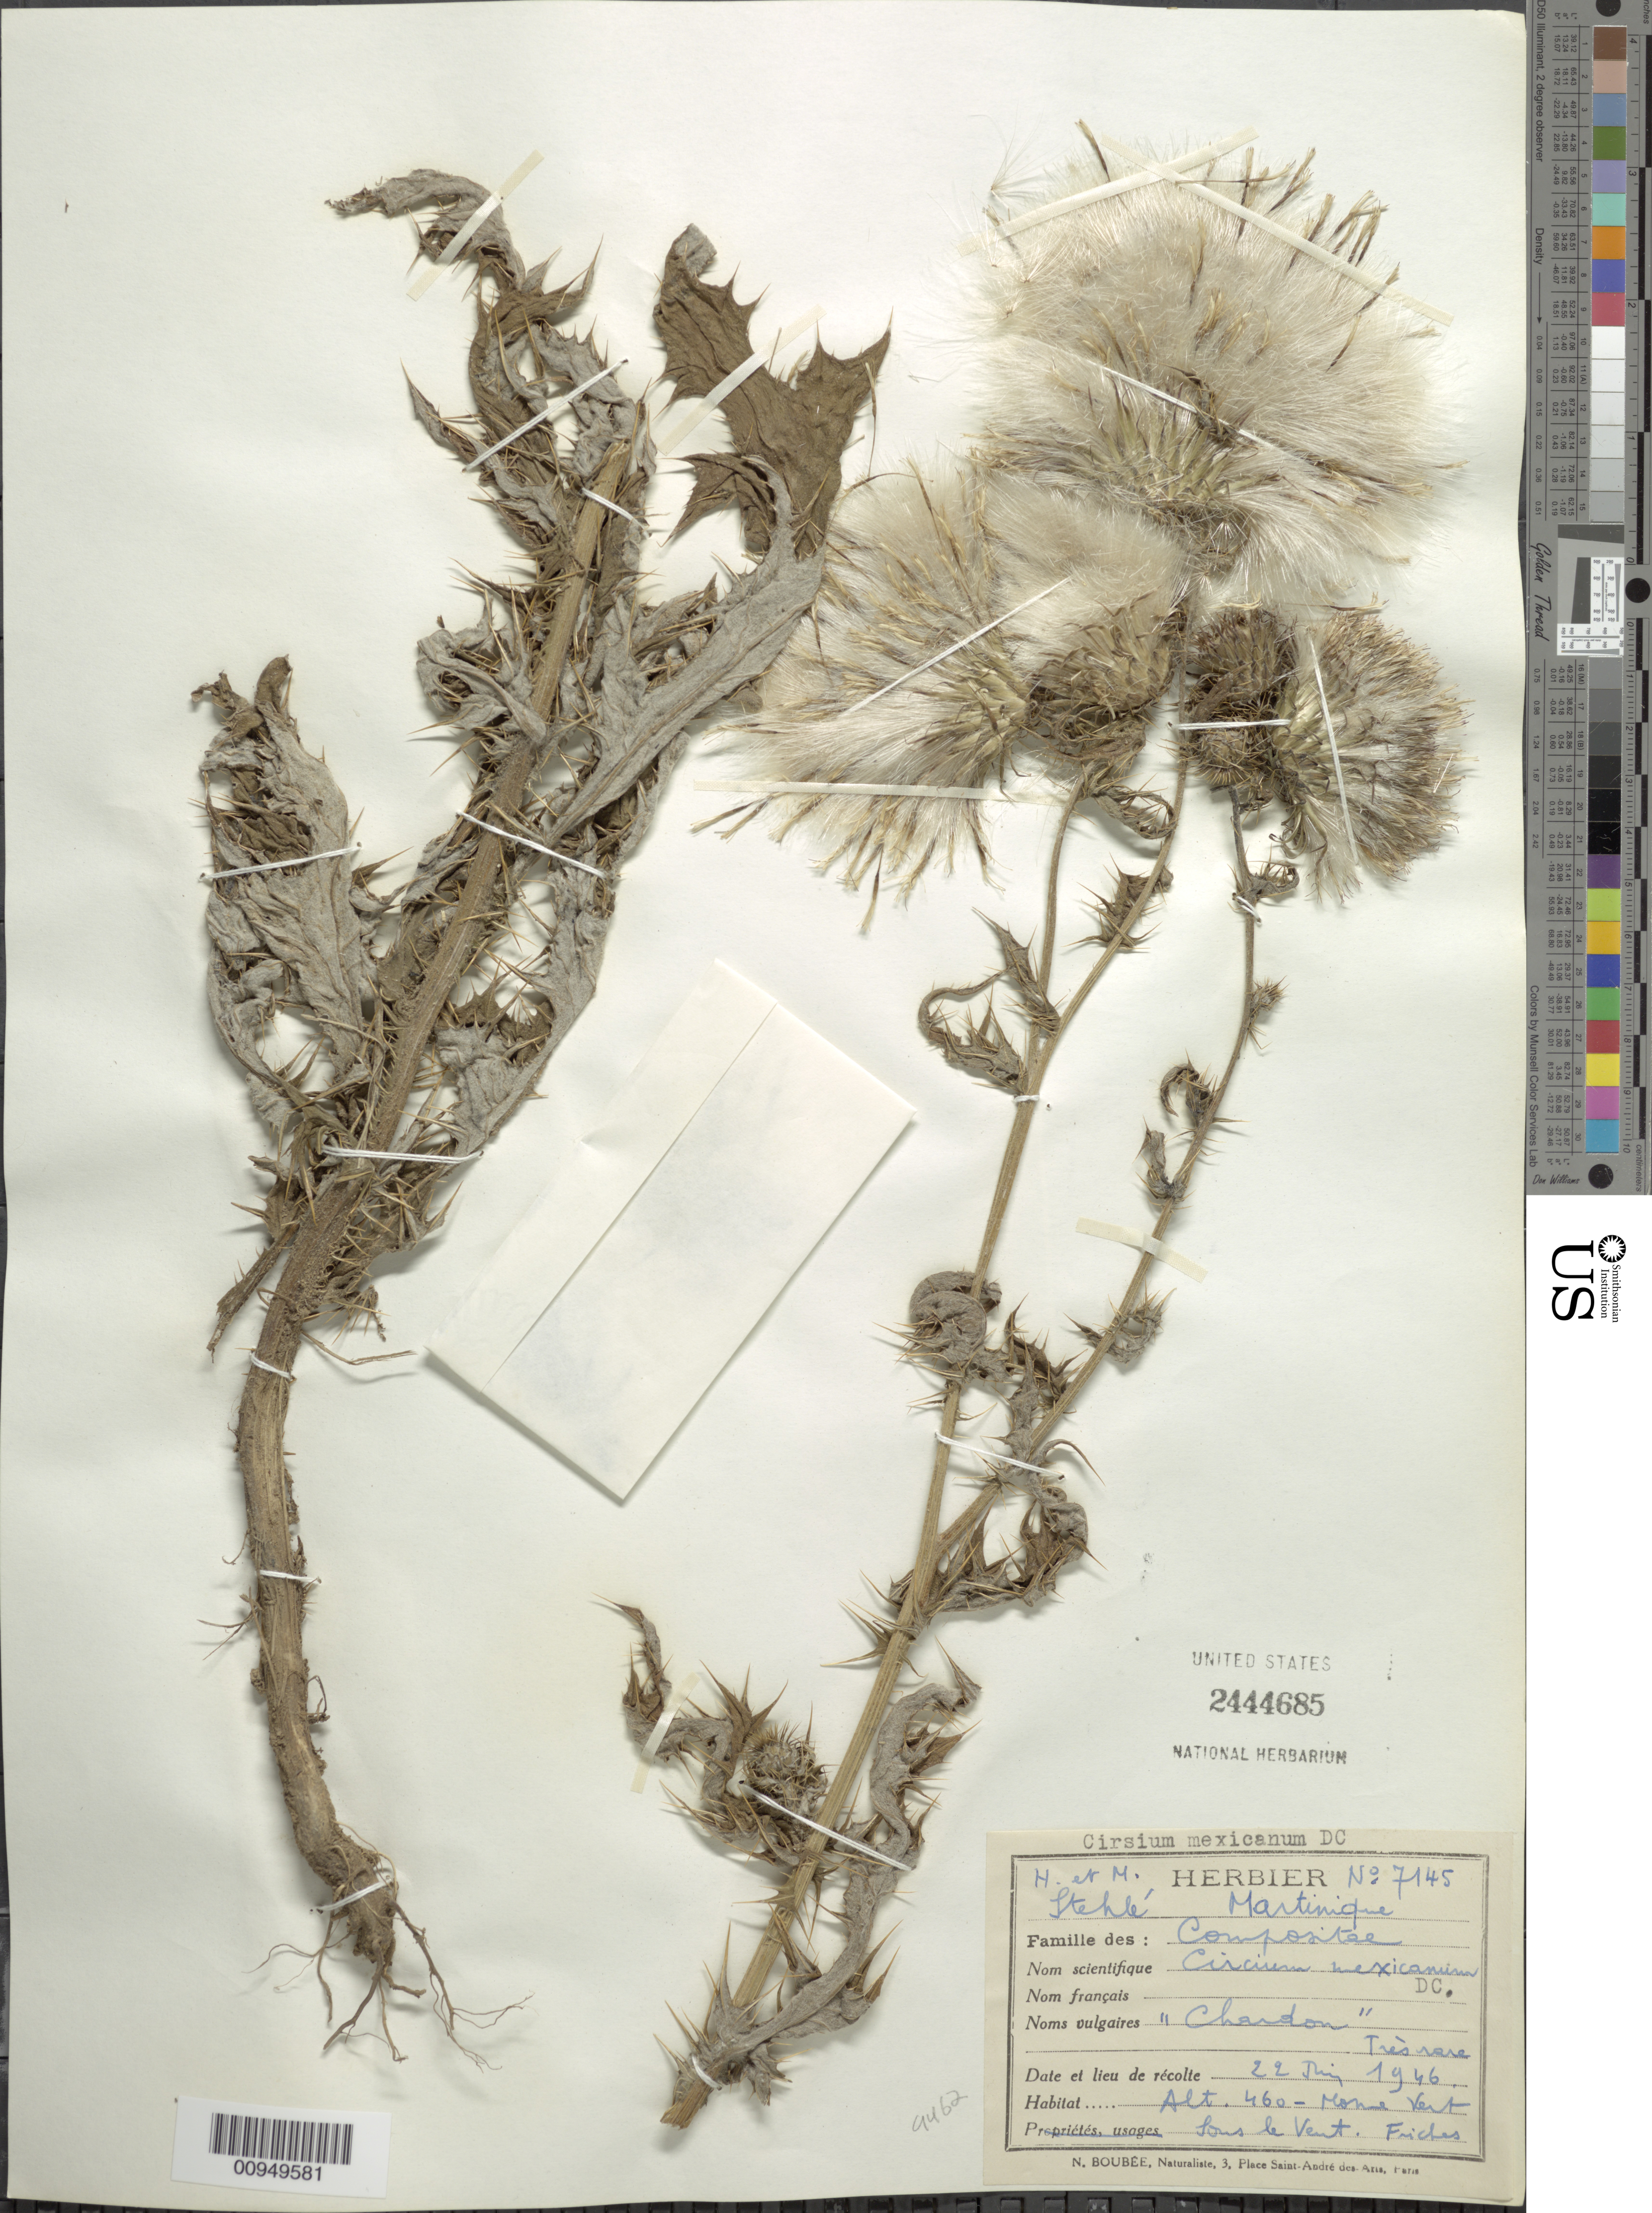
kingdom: Plantae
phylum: Tracheophyta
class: Magnoliopsida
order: Asterales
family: Asteraceae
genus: Cirsium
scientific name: Cirsium mexicanum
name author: DC.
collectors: H. Stehlé & M. Stehlé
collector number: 7145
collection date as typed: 22 Jun 1946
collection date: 1946-06-22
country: Martinique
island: Martinique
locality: Morne Vert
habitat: Sous le vent, friches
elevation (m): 460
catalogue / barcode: US 2444685